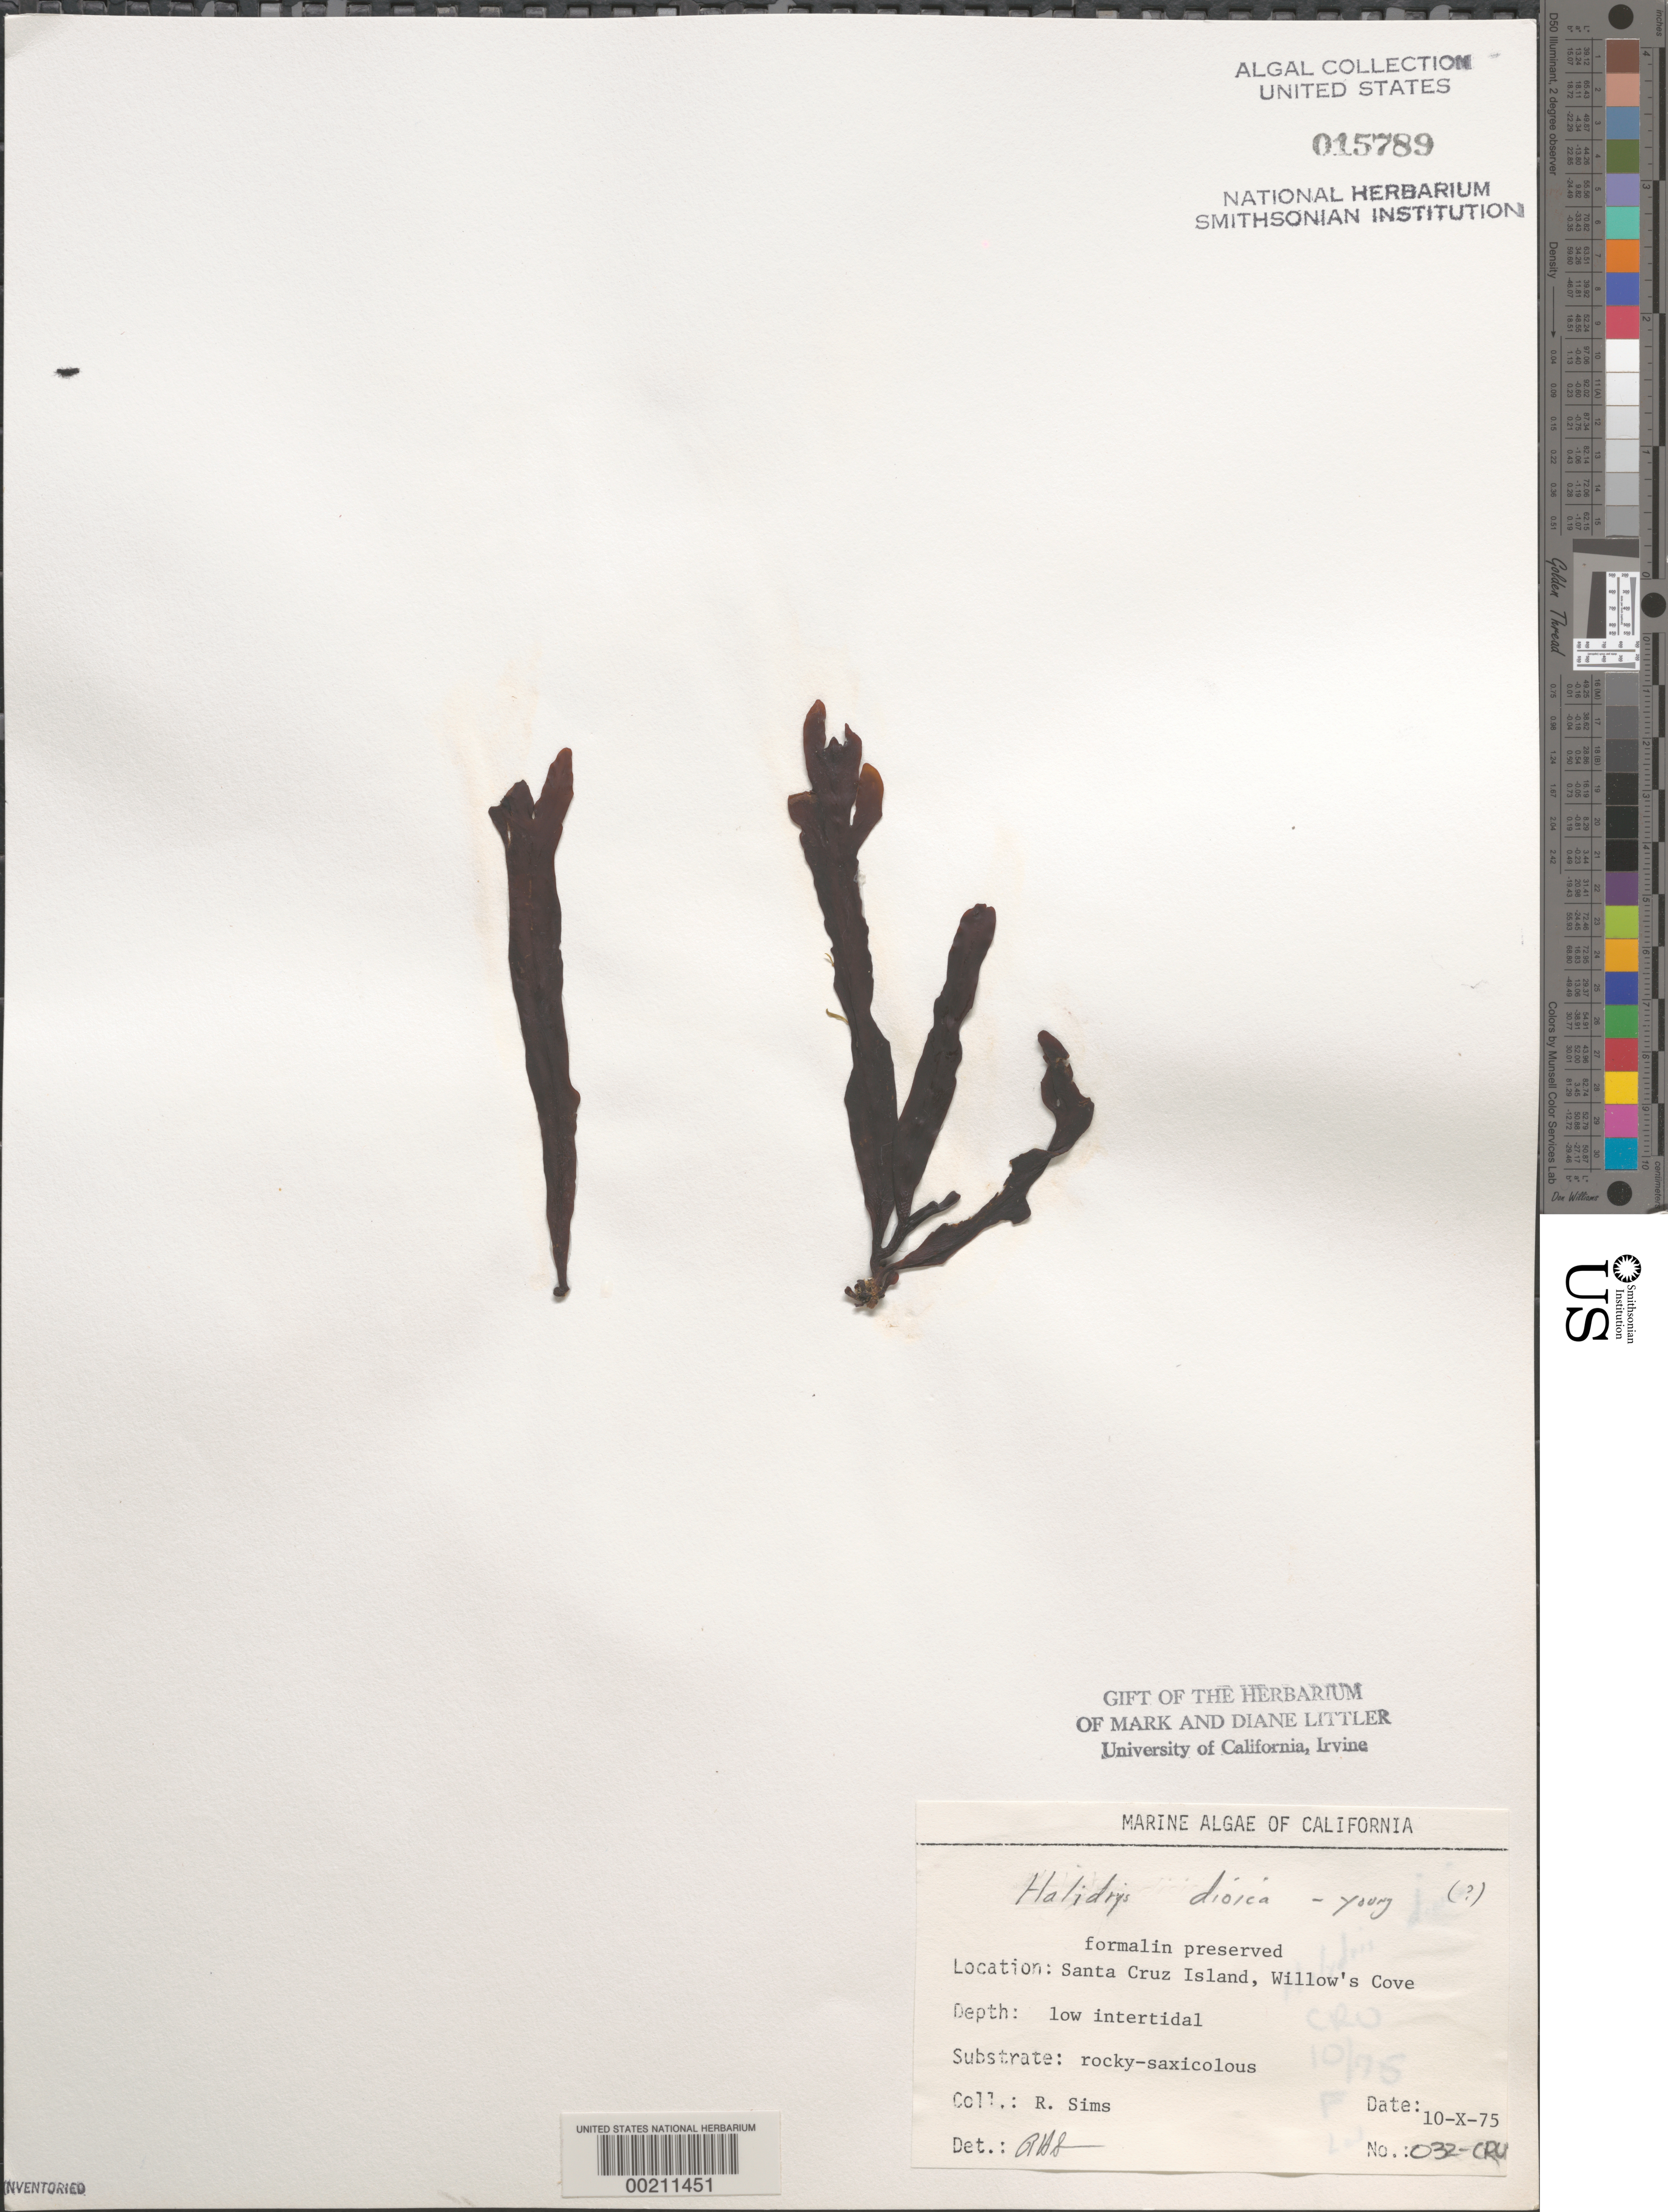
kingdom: Chromista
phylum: Ochrophyta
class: Phaeophyceae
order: Fucales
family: Sargassaceae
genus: Halidrys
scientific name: Halidrys dioica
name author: N.L. Gardner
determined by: Sims, Robert H.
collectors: R. H. Sims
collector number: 032-CRU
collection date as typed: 10 Oct 1975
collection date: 1975-10-10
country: United States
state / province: California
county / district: Santa Barbara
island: Santa Cruz Island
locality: Willows Cove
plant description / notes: BLM-SOCALBIGHT Rocky Intertidal Survey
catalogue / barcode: US 15789